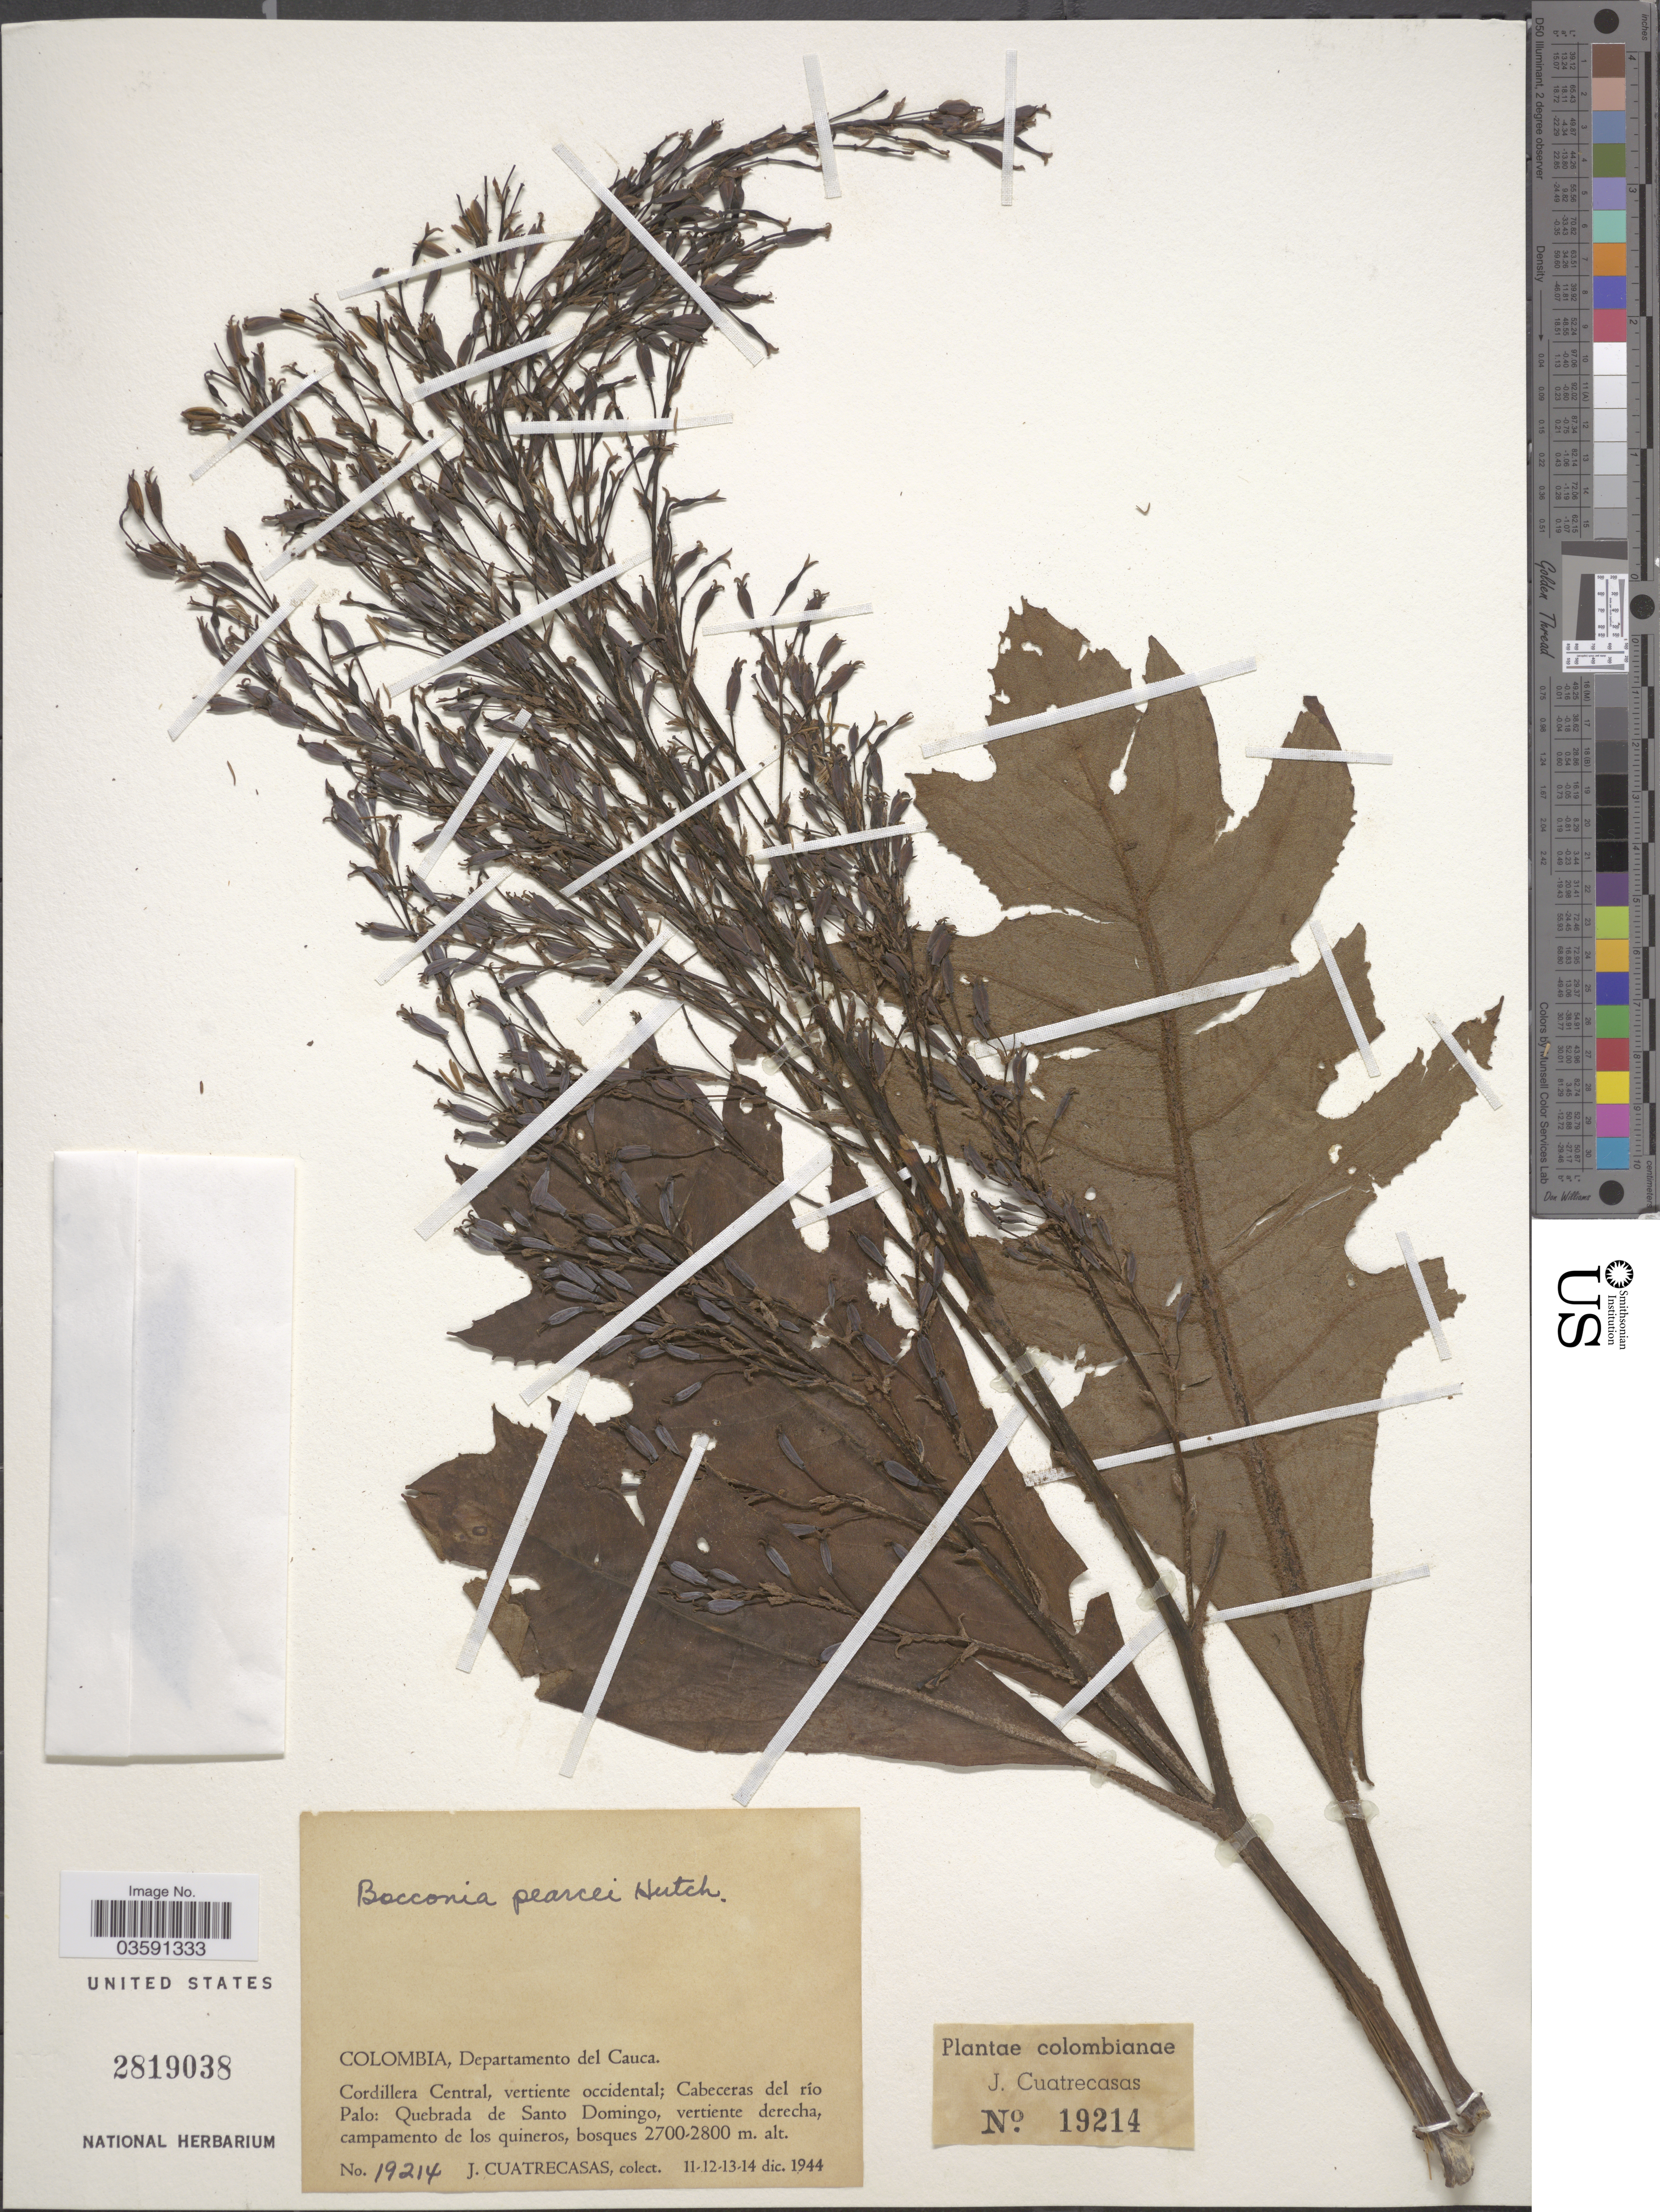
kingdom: Plantae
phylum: Tracheophyta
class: Magnoliopsida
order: Ranunculales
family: Papaveraceae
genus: Bocconia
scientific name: Bocconia integrifolia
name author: Bonpl.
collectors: J. Cuatrecasas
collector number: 19214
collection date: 1944-12-11/1944-12-14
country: Colombia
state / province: Cauca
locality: Departamento del Cauca. Cordillera Central, vertiente occidental; Cabeceras del río Palo: Quebrada de Santo Domingo, vertiente derecha.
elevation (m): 2700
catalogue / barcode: US 2819038